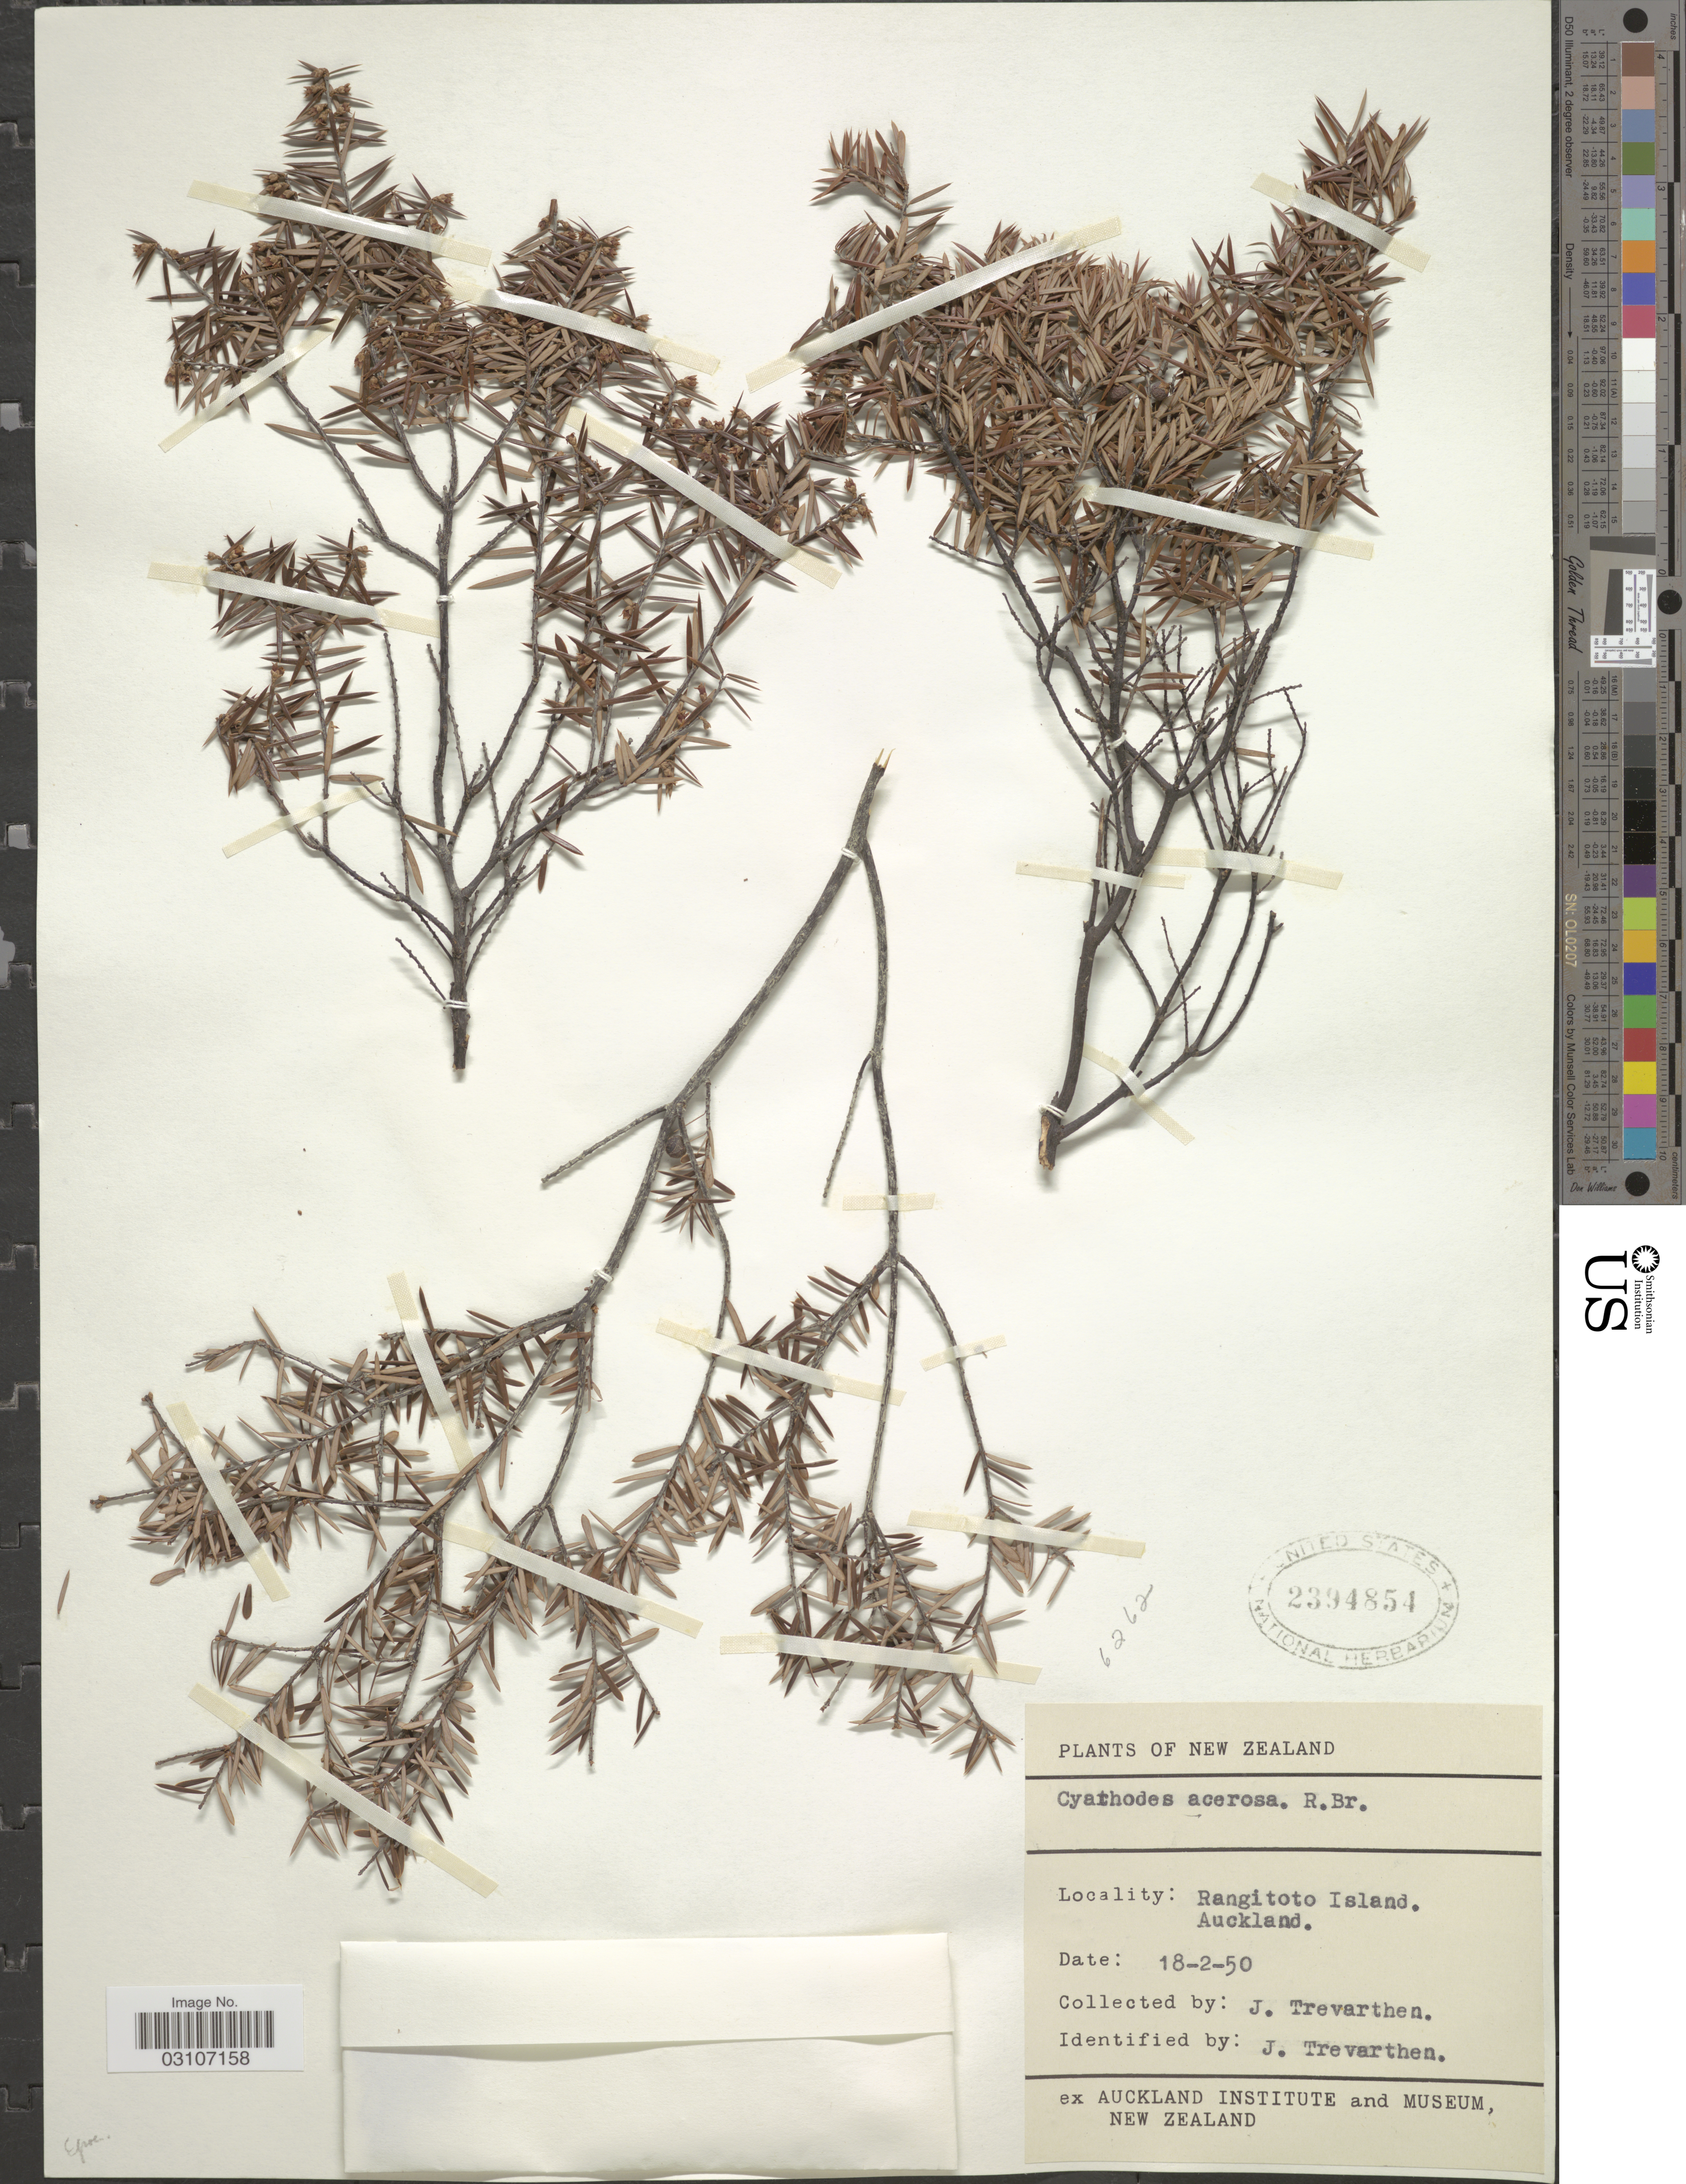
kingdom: Plantae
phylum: Tracheophyta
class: Magnoliopsida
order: Ericales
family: Ericaceae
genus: Cyathodes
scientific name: Cyathodes acerosa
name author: (Gaertn.) Roem. & Schult.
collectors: J. Trevarthen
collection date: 1950-02-18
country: New Zealand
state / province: Auckland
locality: Rangitoto Island.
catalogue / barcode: US 2394854